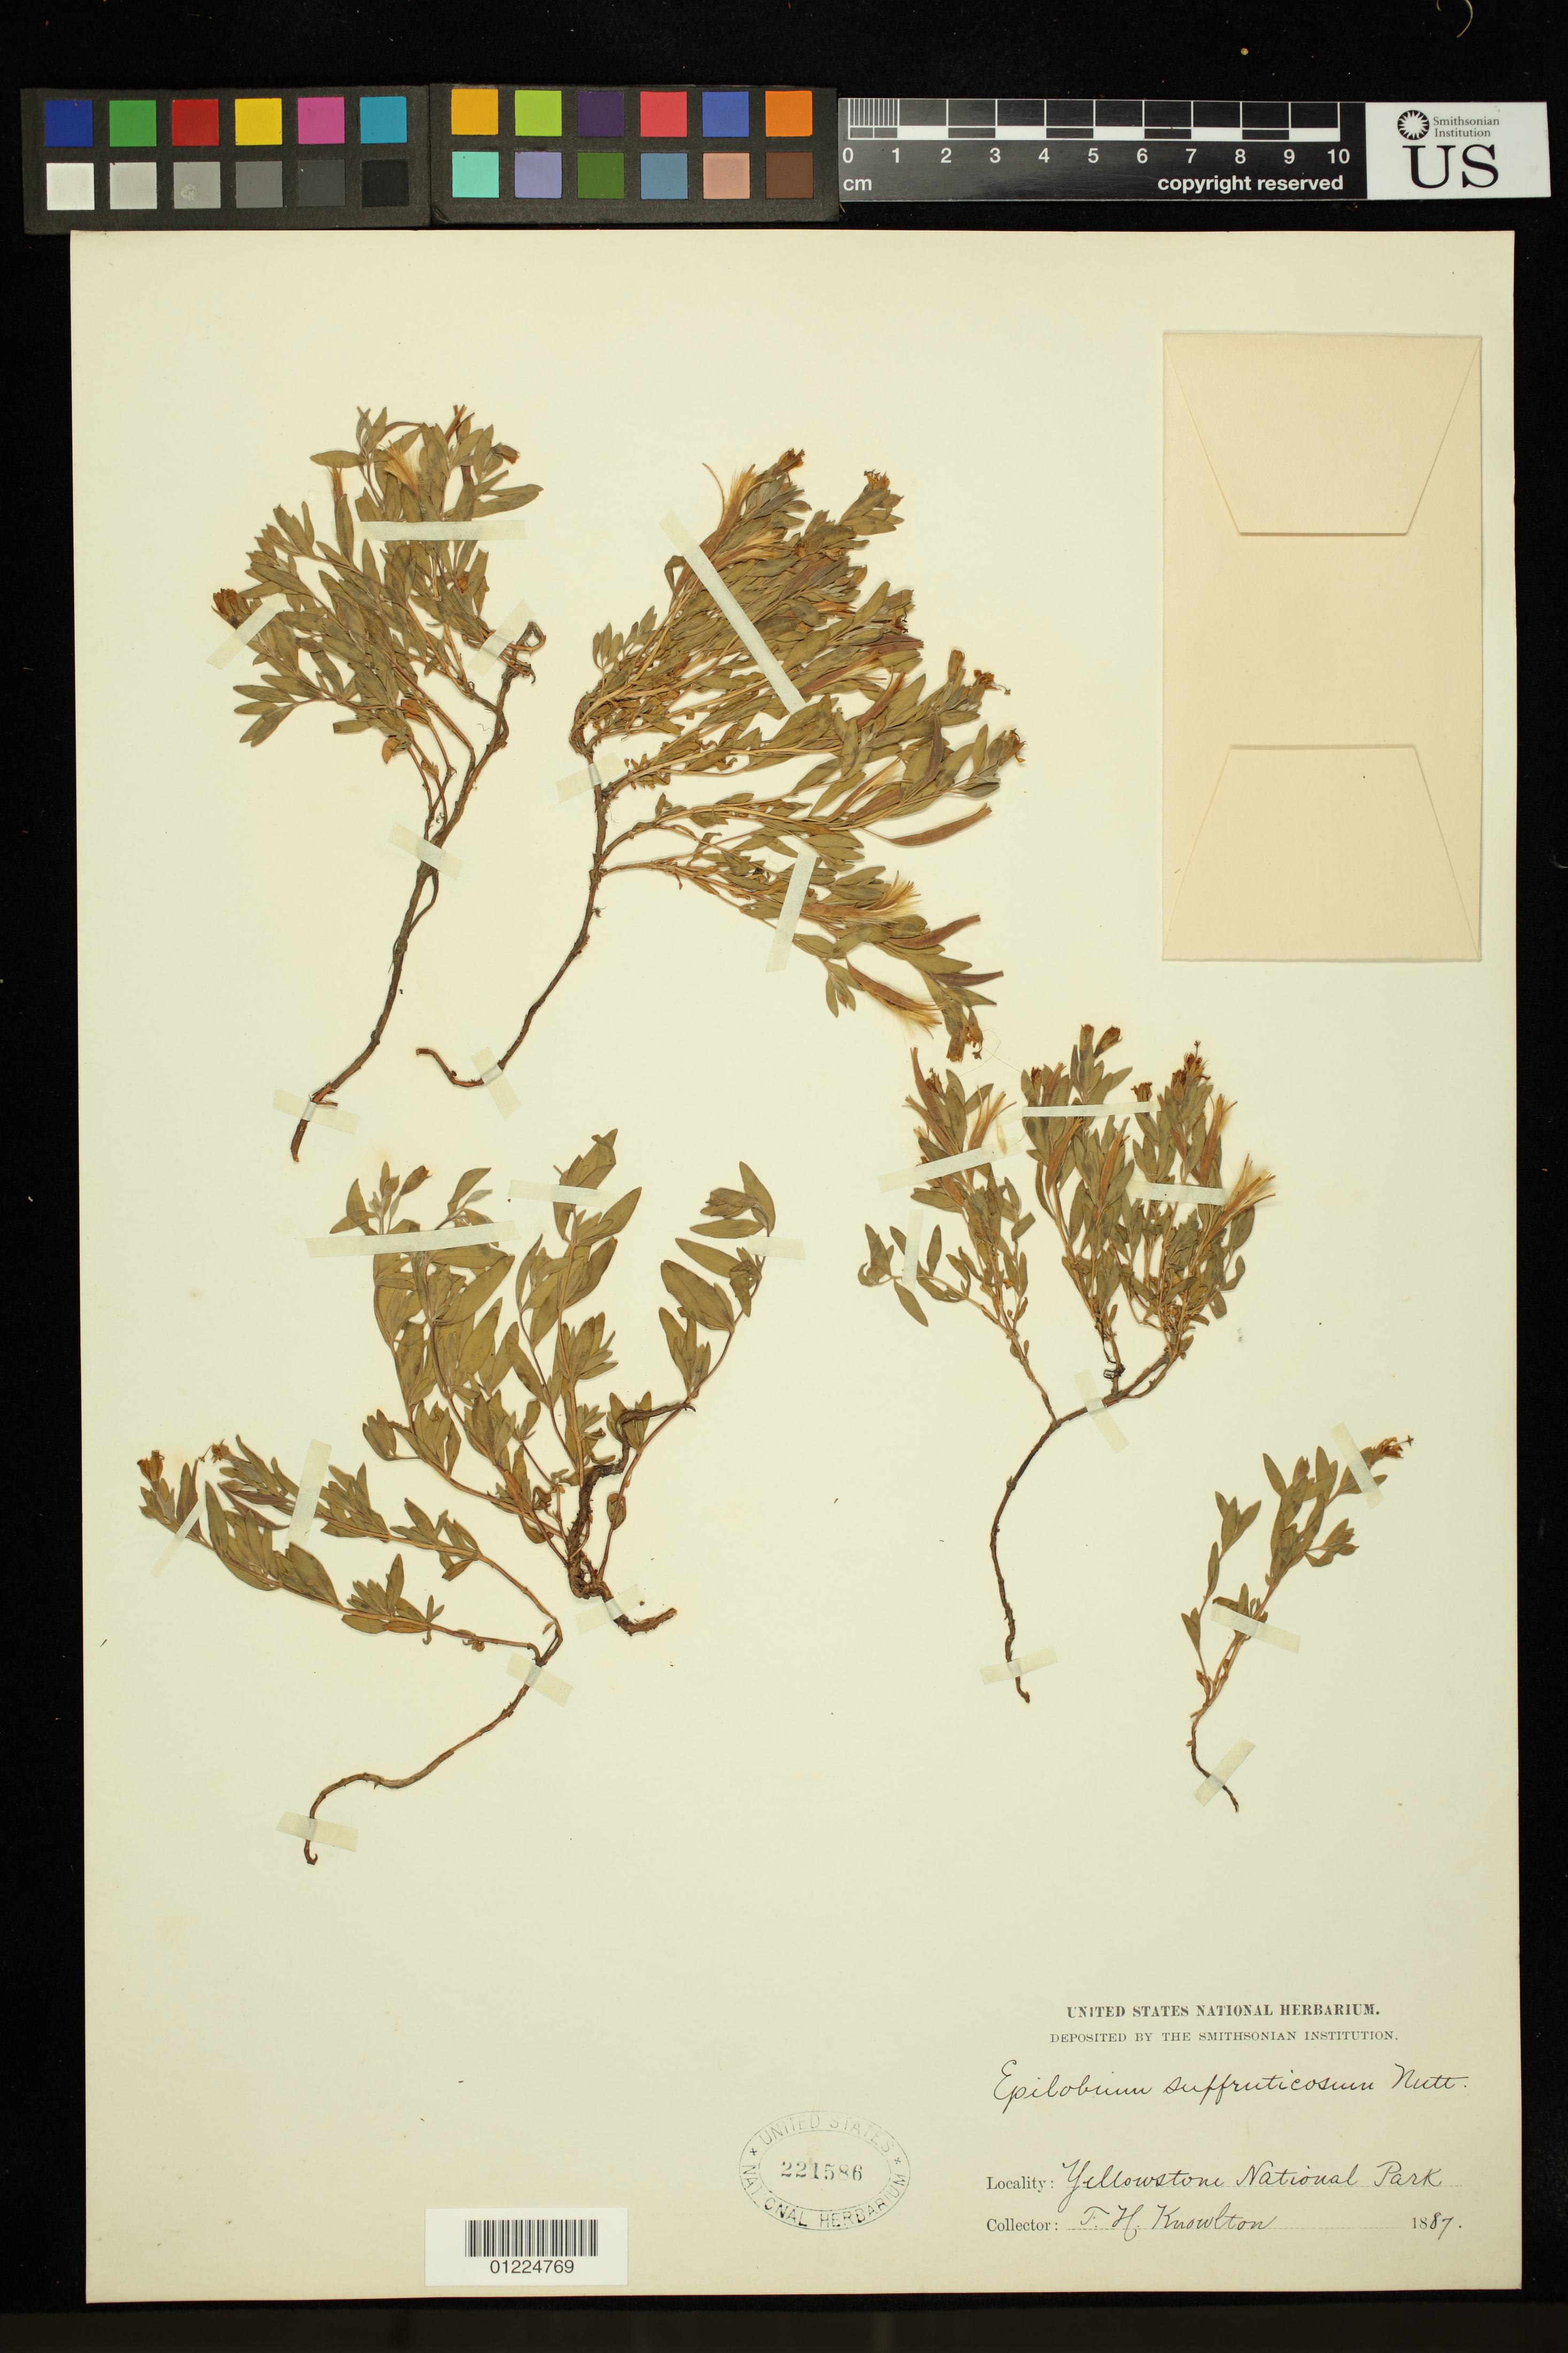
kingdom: Plantae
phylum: Tracheophyta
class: Magnoliopsida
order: Myrtales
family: Onagraceae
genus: Epilobium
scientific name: Epilobium suffruticosum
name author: Nutt. ex Torr. & A. Gray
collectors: F. H. Knowlton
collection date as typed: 1887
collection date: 1887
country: United States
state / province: Wyoming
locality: Yellowstone National Park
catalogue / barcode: US 221586